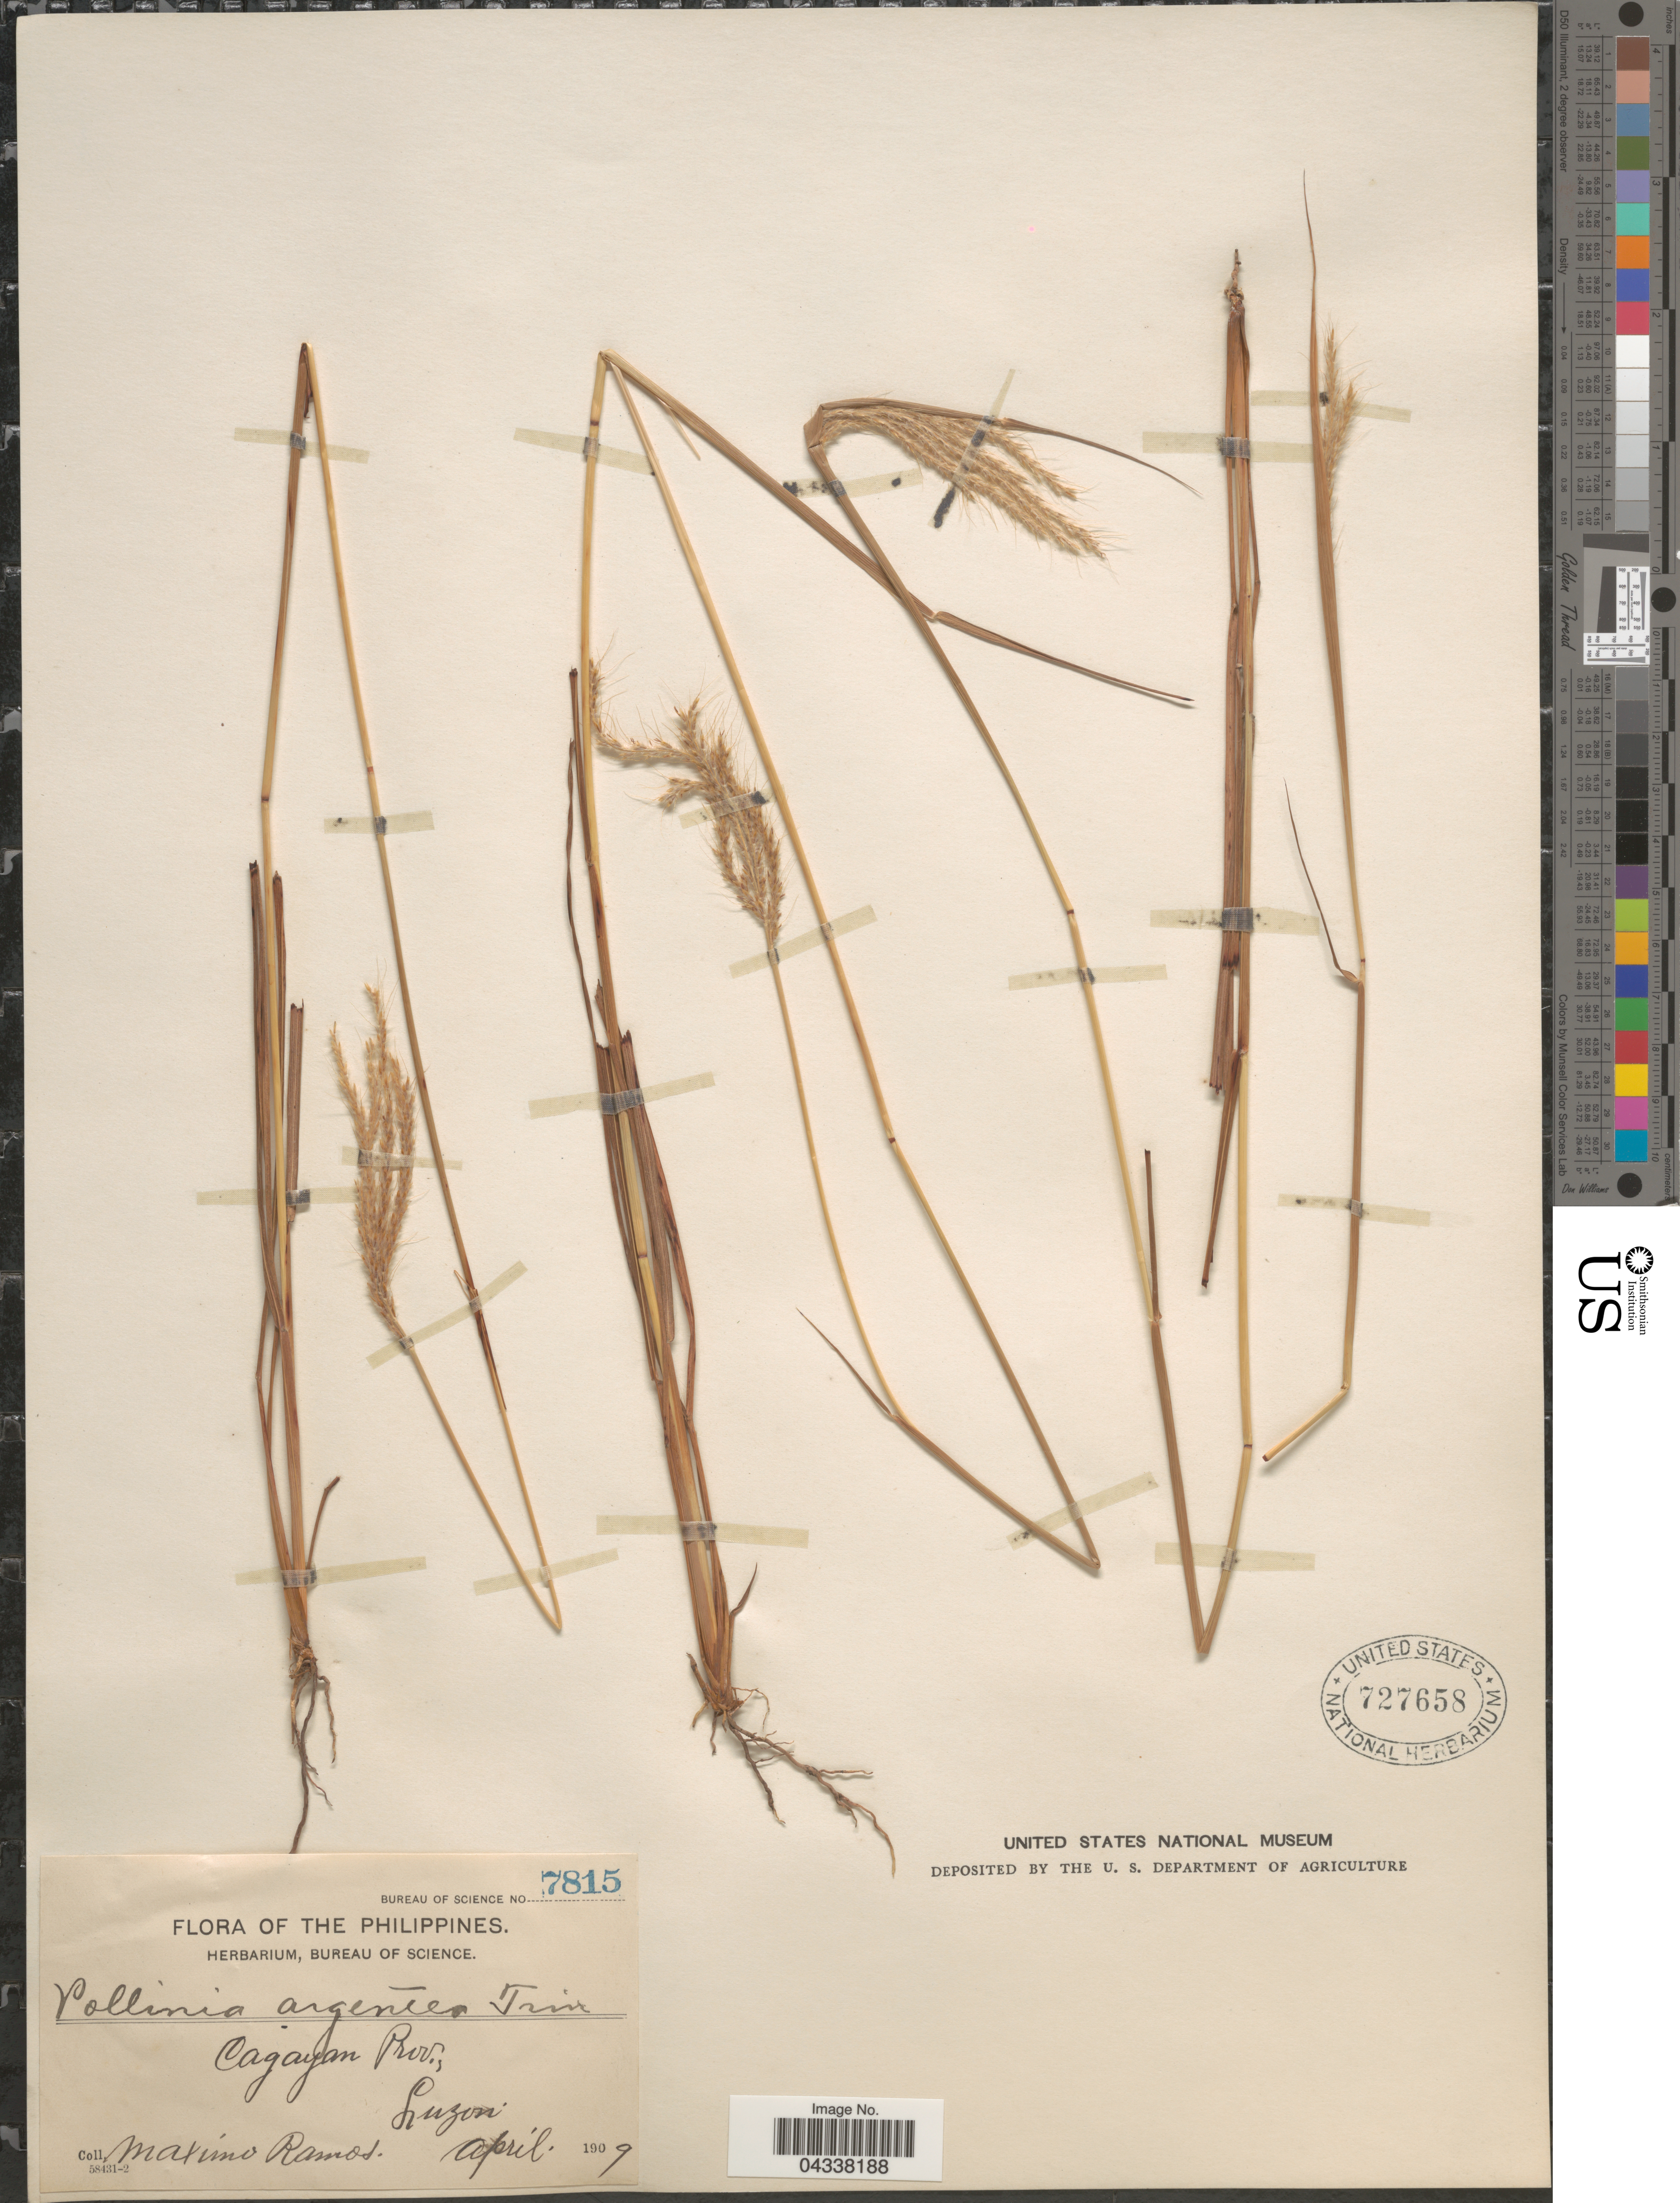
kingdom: Plantae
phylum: Tracheophyta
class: Liliopsida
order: Poales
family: Poaceae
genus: Pseudopogonatherum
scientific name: Pseudopogonatherum trispicatum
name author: (Schult.) Ohwi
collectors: M. Ramos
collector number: Bureau of Science 7815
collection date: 1909-04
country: Philippines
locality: Cagayan Prov., Luzon.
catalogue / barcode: US 727658